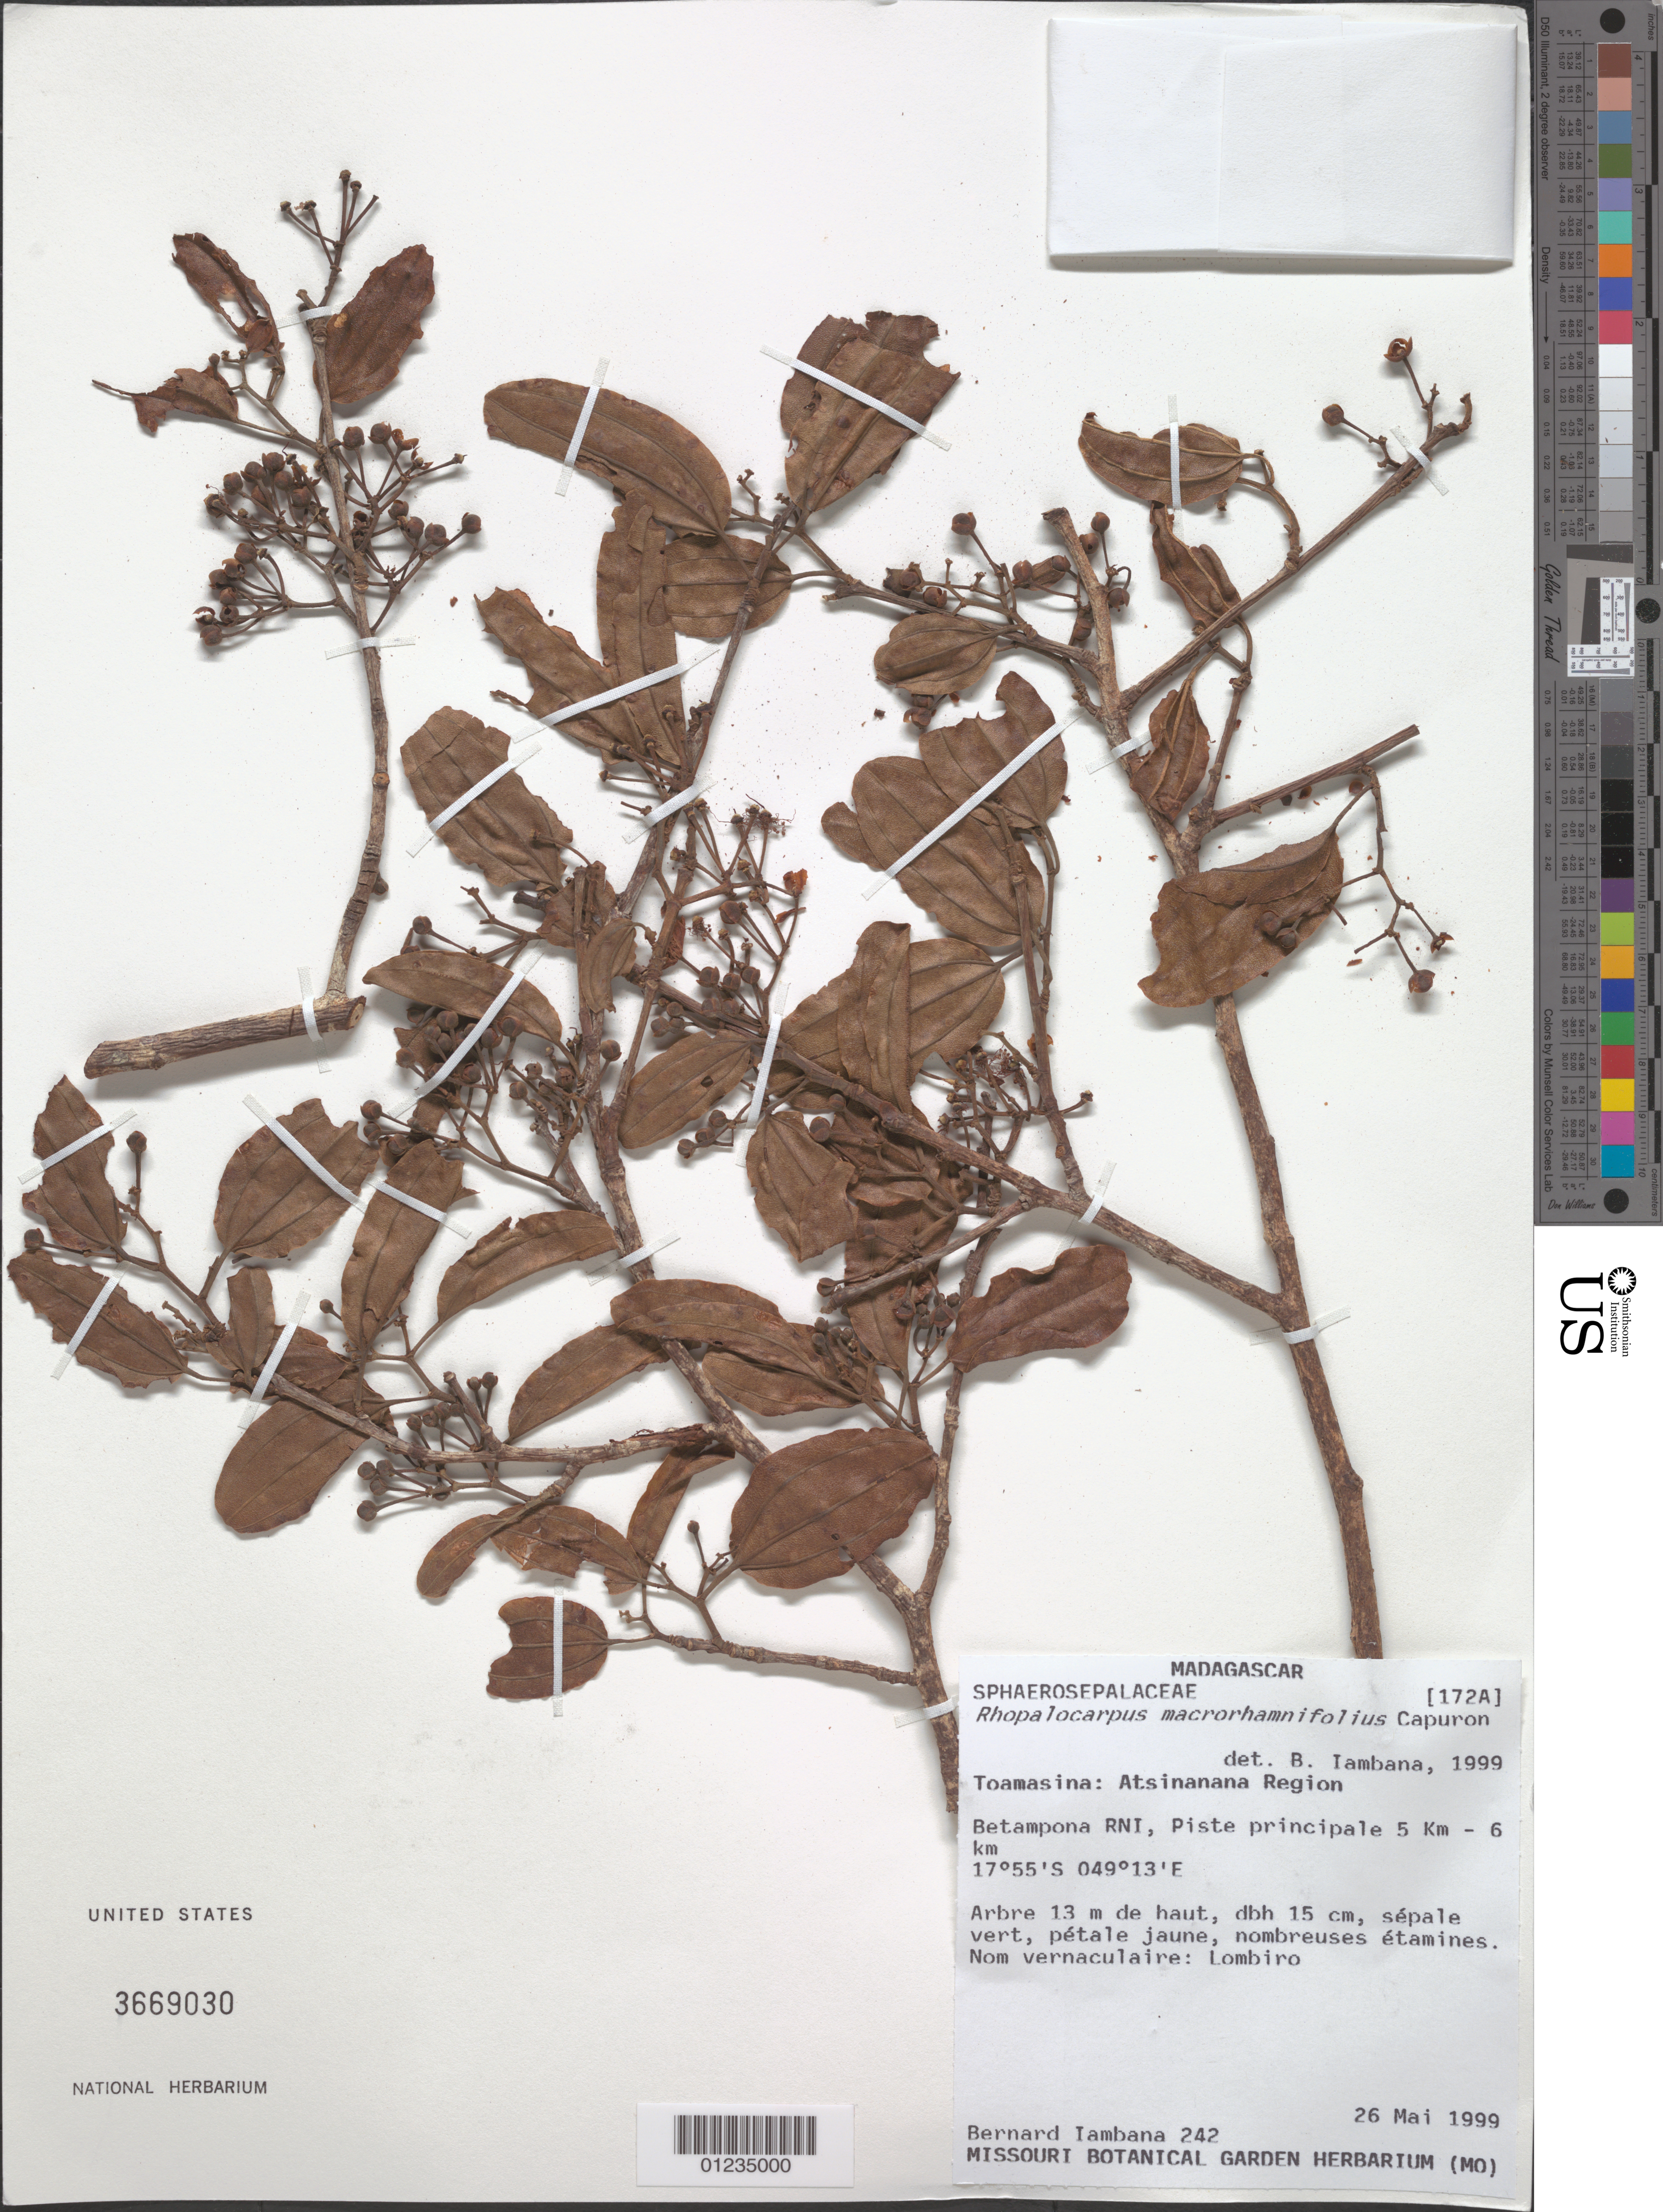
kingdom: Plantae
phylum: Tracheophyta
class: Magnoliopsida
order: Malvales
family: Sphaerosepalaceae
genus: Rhopalocarpus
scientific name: Rhopalocarpus macrorhamnifolius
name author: Capuron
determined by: Iambana, B.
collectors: B. Iambana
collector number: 242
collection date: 1999-05-26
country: Madagascar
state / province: Atsinanana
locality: Atsinanana Region. Betampona RNI, Piste principale 5 km - 6 km.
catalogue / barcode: US 3669030